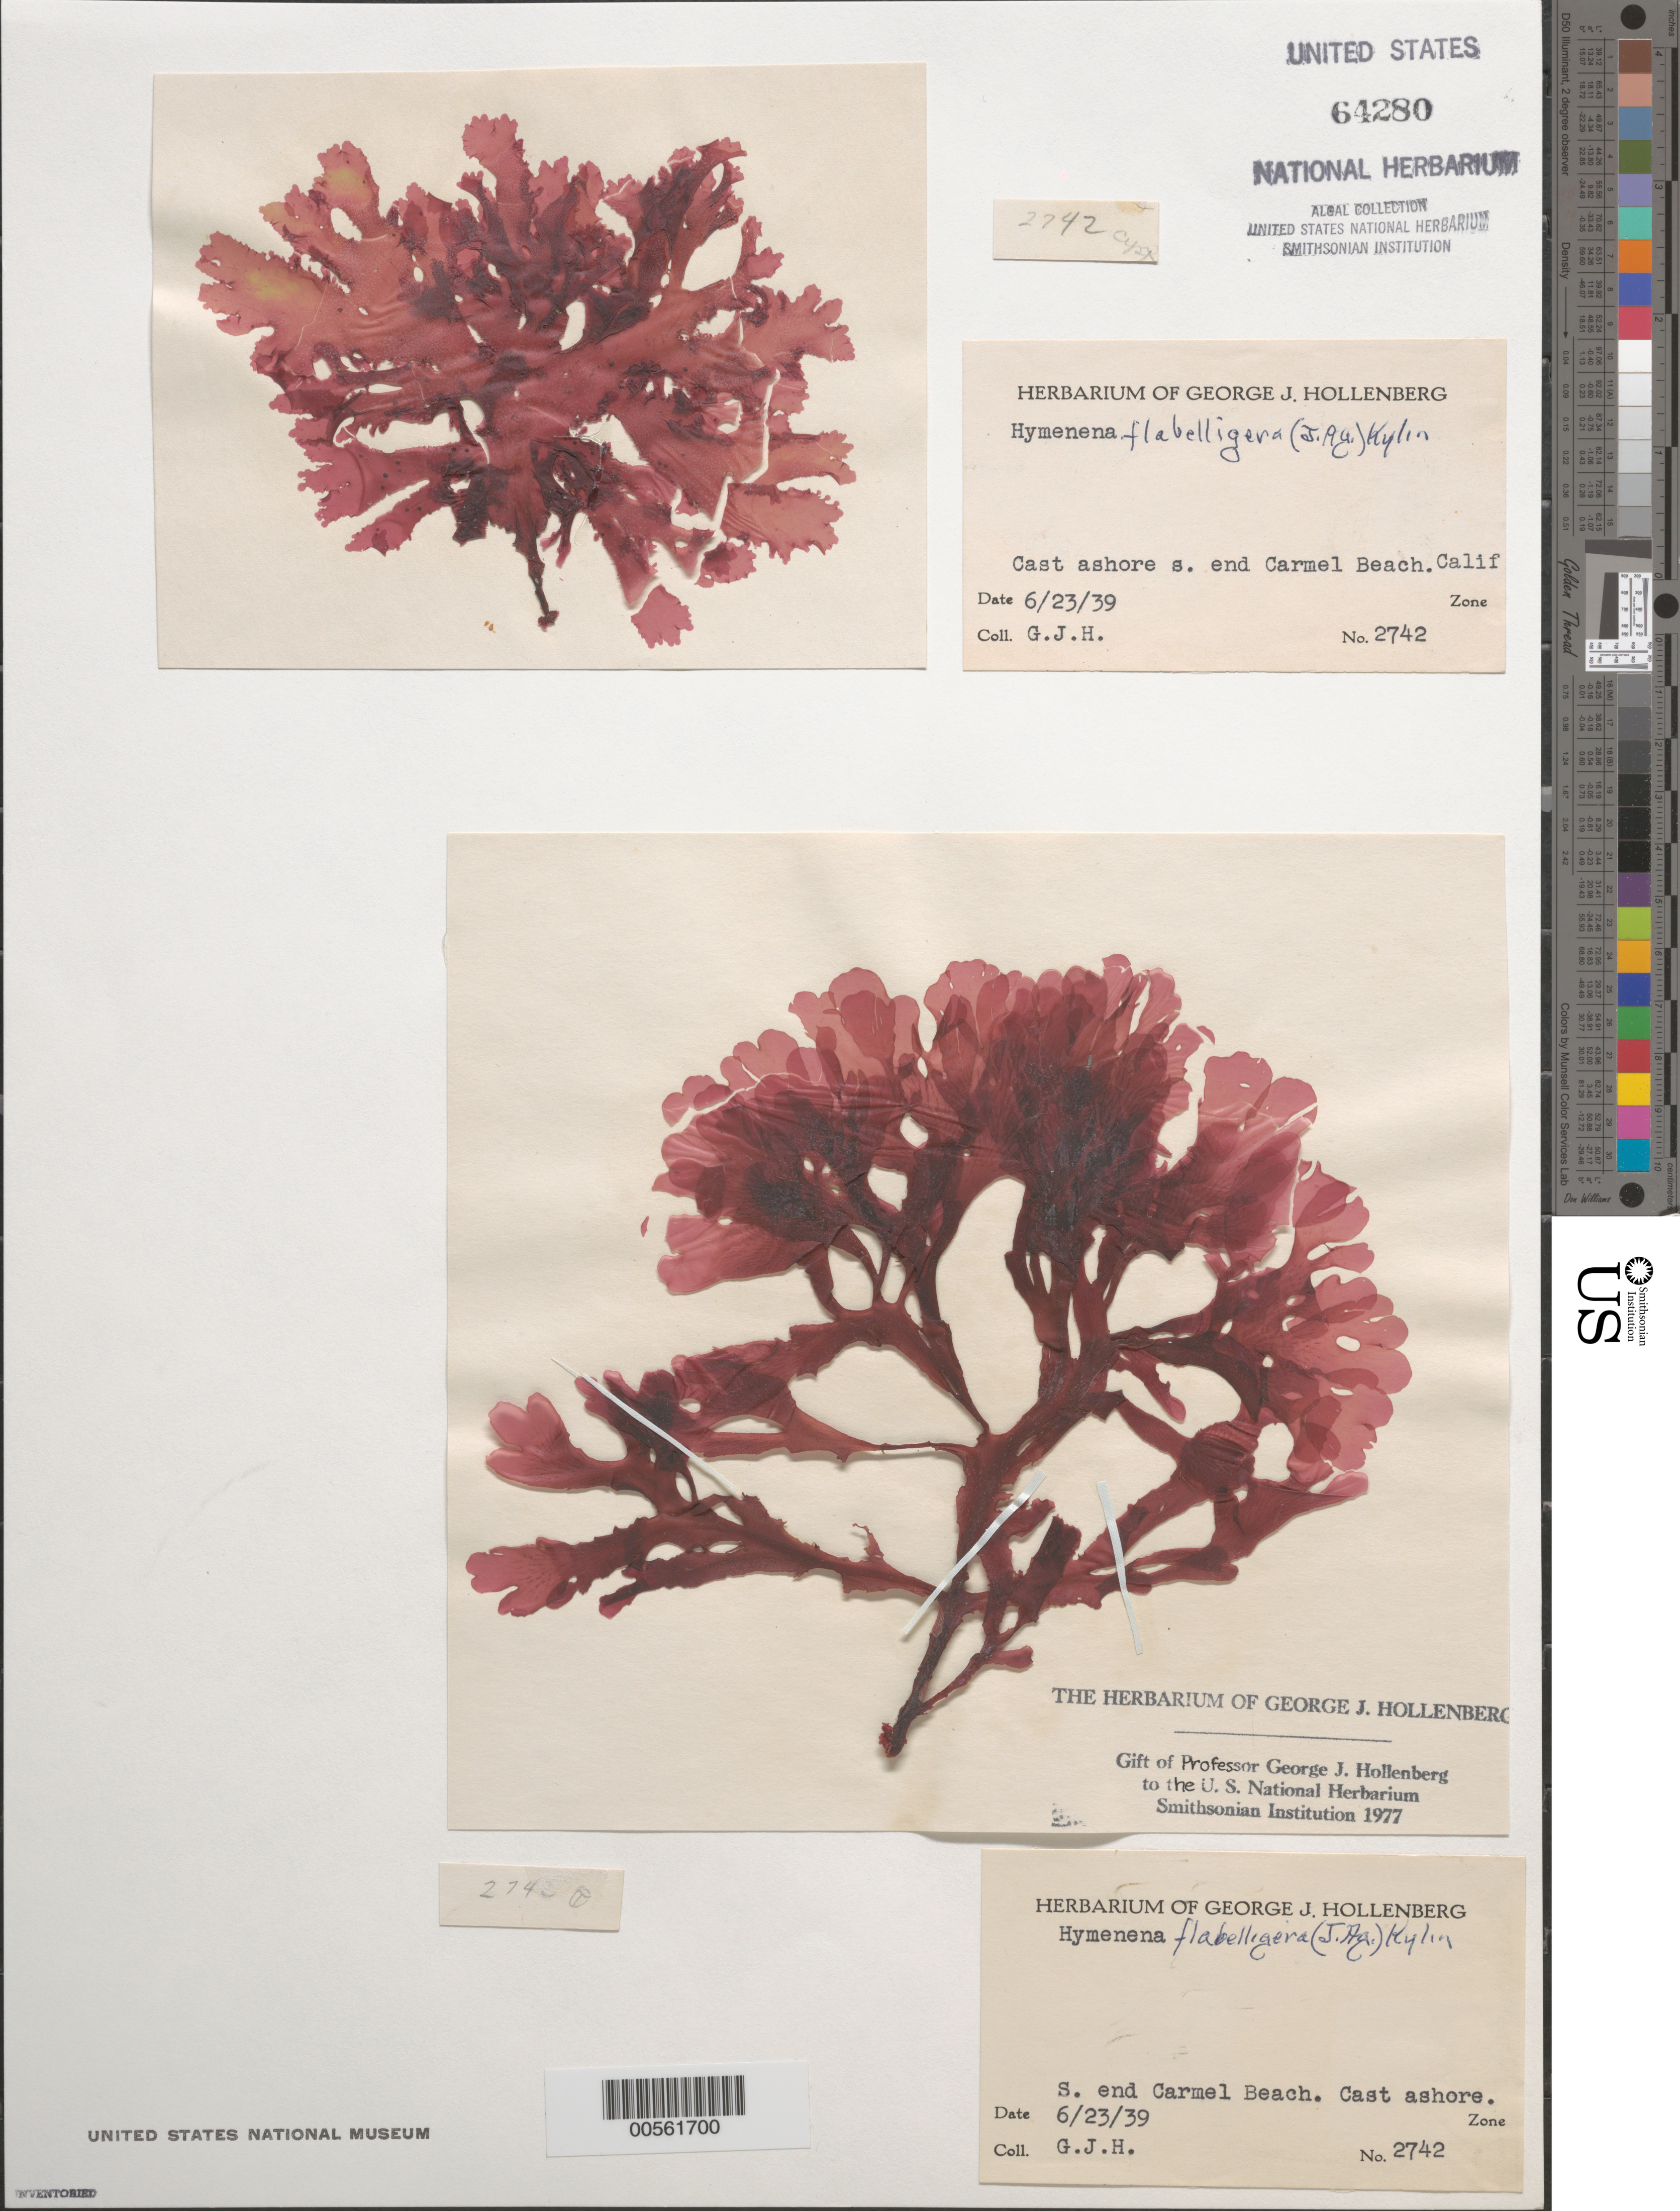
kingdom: Plantae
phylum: Rhodophyta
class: Florideophyceae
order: Ceramiales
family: Delesseriaceae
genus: Hymenena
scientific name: Hymenena flabelligera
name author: (J. Agardh) Kylin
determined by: Hollenberg, George J.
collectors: G. Hollenberg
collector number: GJH 2742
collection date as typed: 23 Jun 1939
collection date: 1939-06-23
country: United States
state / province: California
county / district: Monterey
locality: Carmel Beach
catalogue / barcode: US 64280